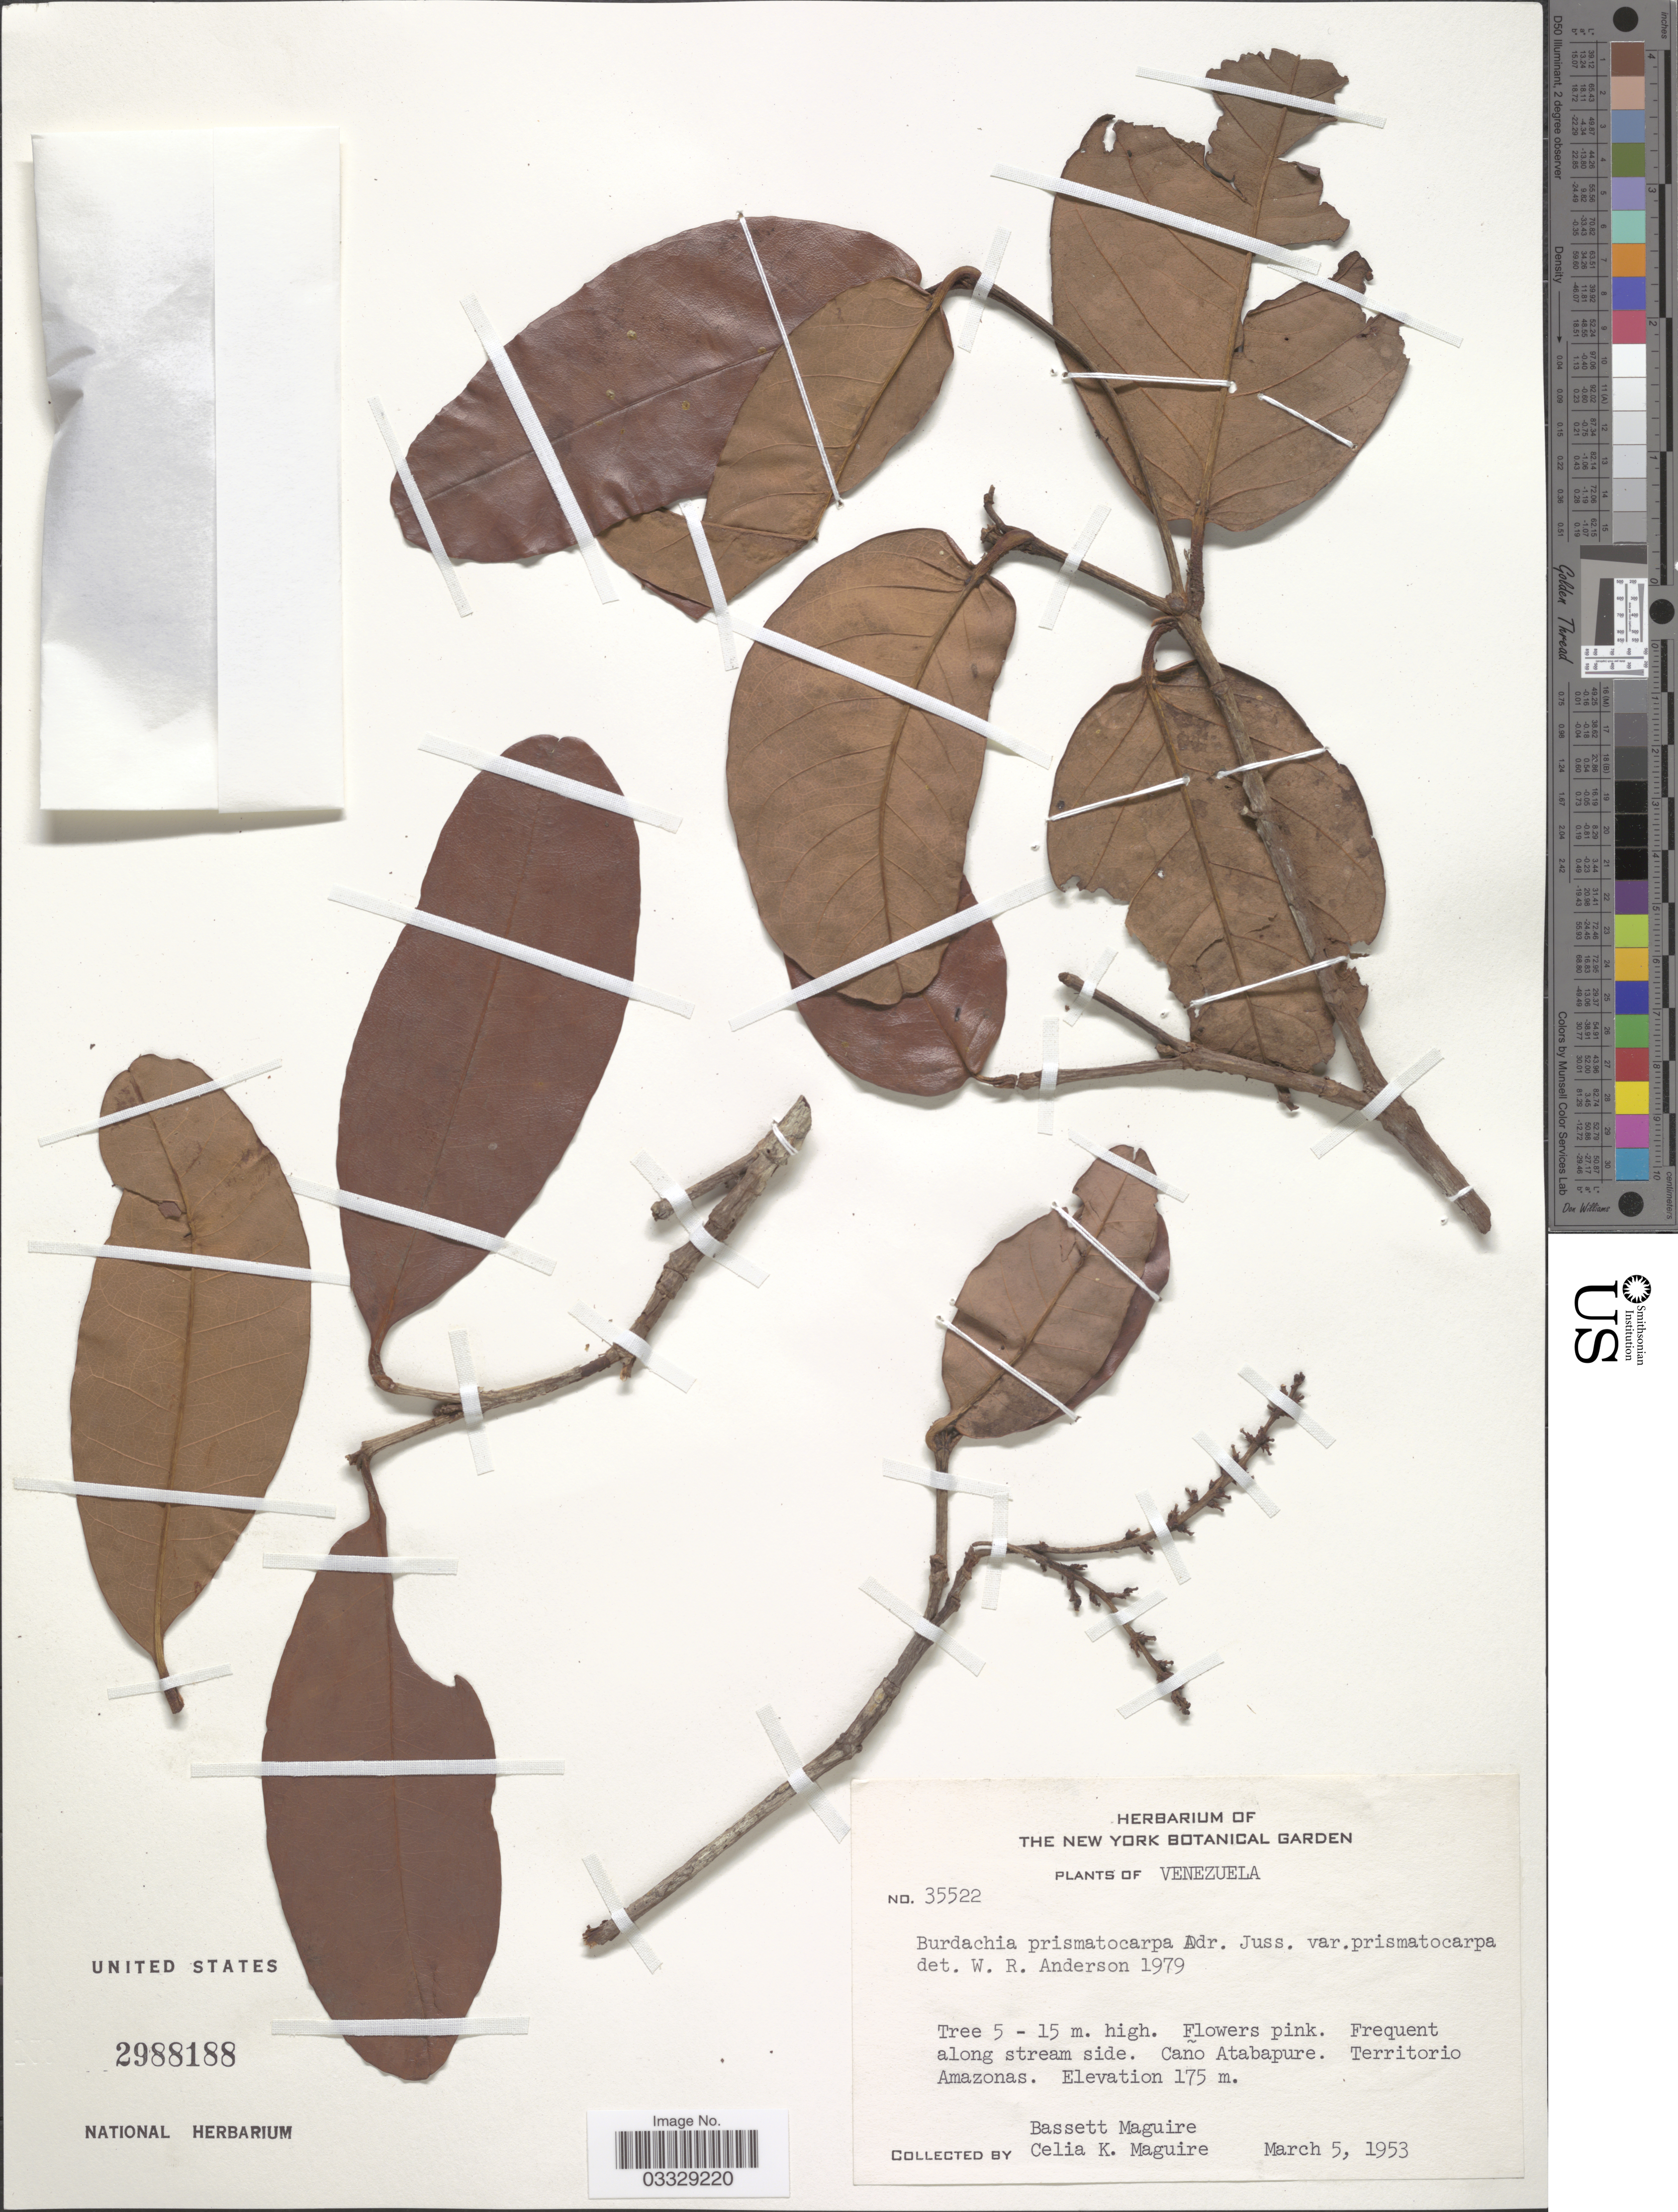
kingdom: Plantae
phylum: Tracheophyta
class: Magnoliopsida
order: Malpighiales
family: Malpighiaceae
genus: Burdachia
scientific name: Burdachia prismatocarpa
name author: A. Juss.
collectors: B. Maguire & C. K. Maguire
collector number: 35522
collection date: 1953-03-05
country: Venezuela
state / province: Amazonas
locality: Frequent along stream side. Caño Atabapure. Territorio Amazonas.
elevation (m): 175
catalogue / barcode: US 2988188